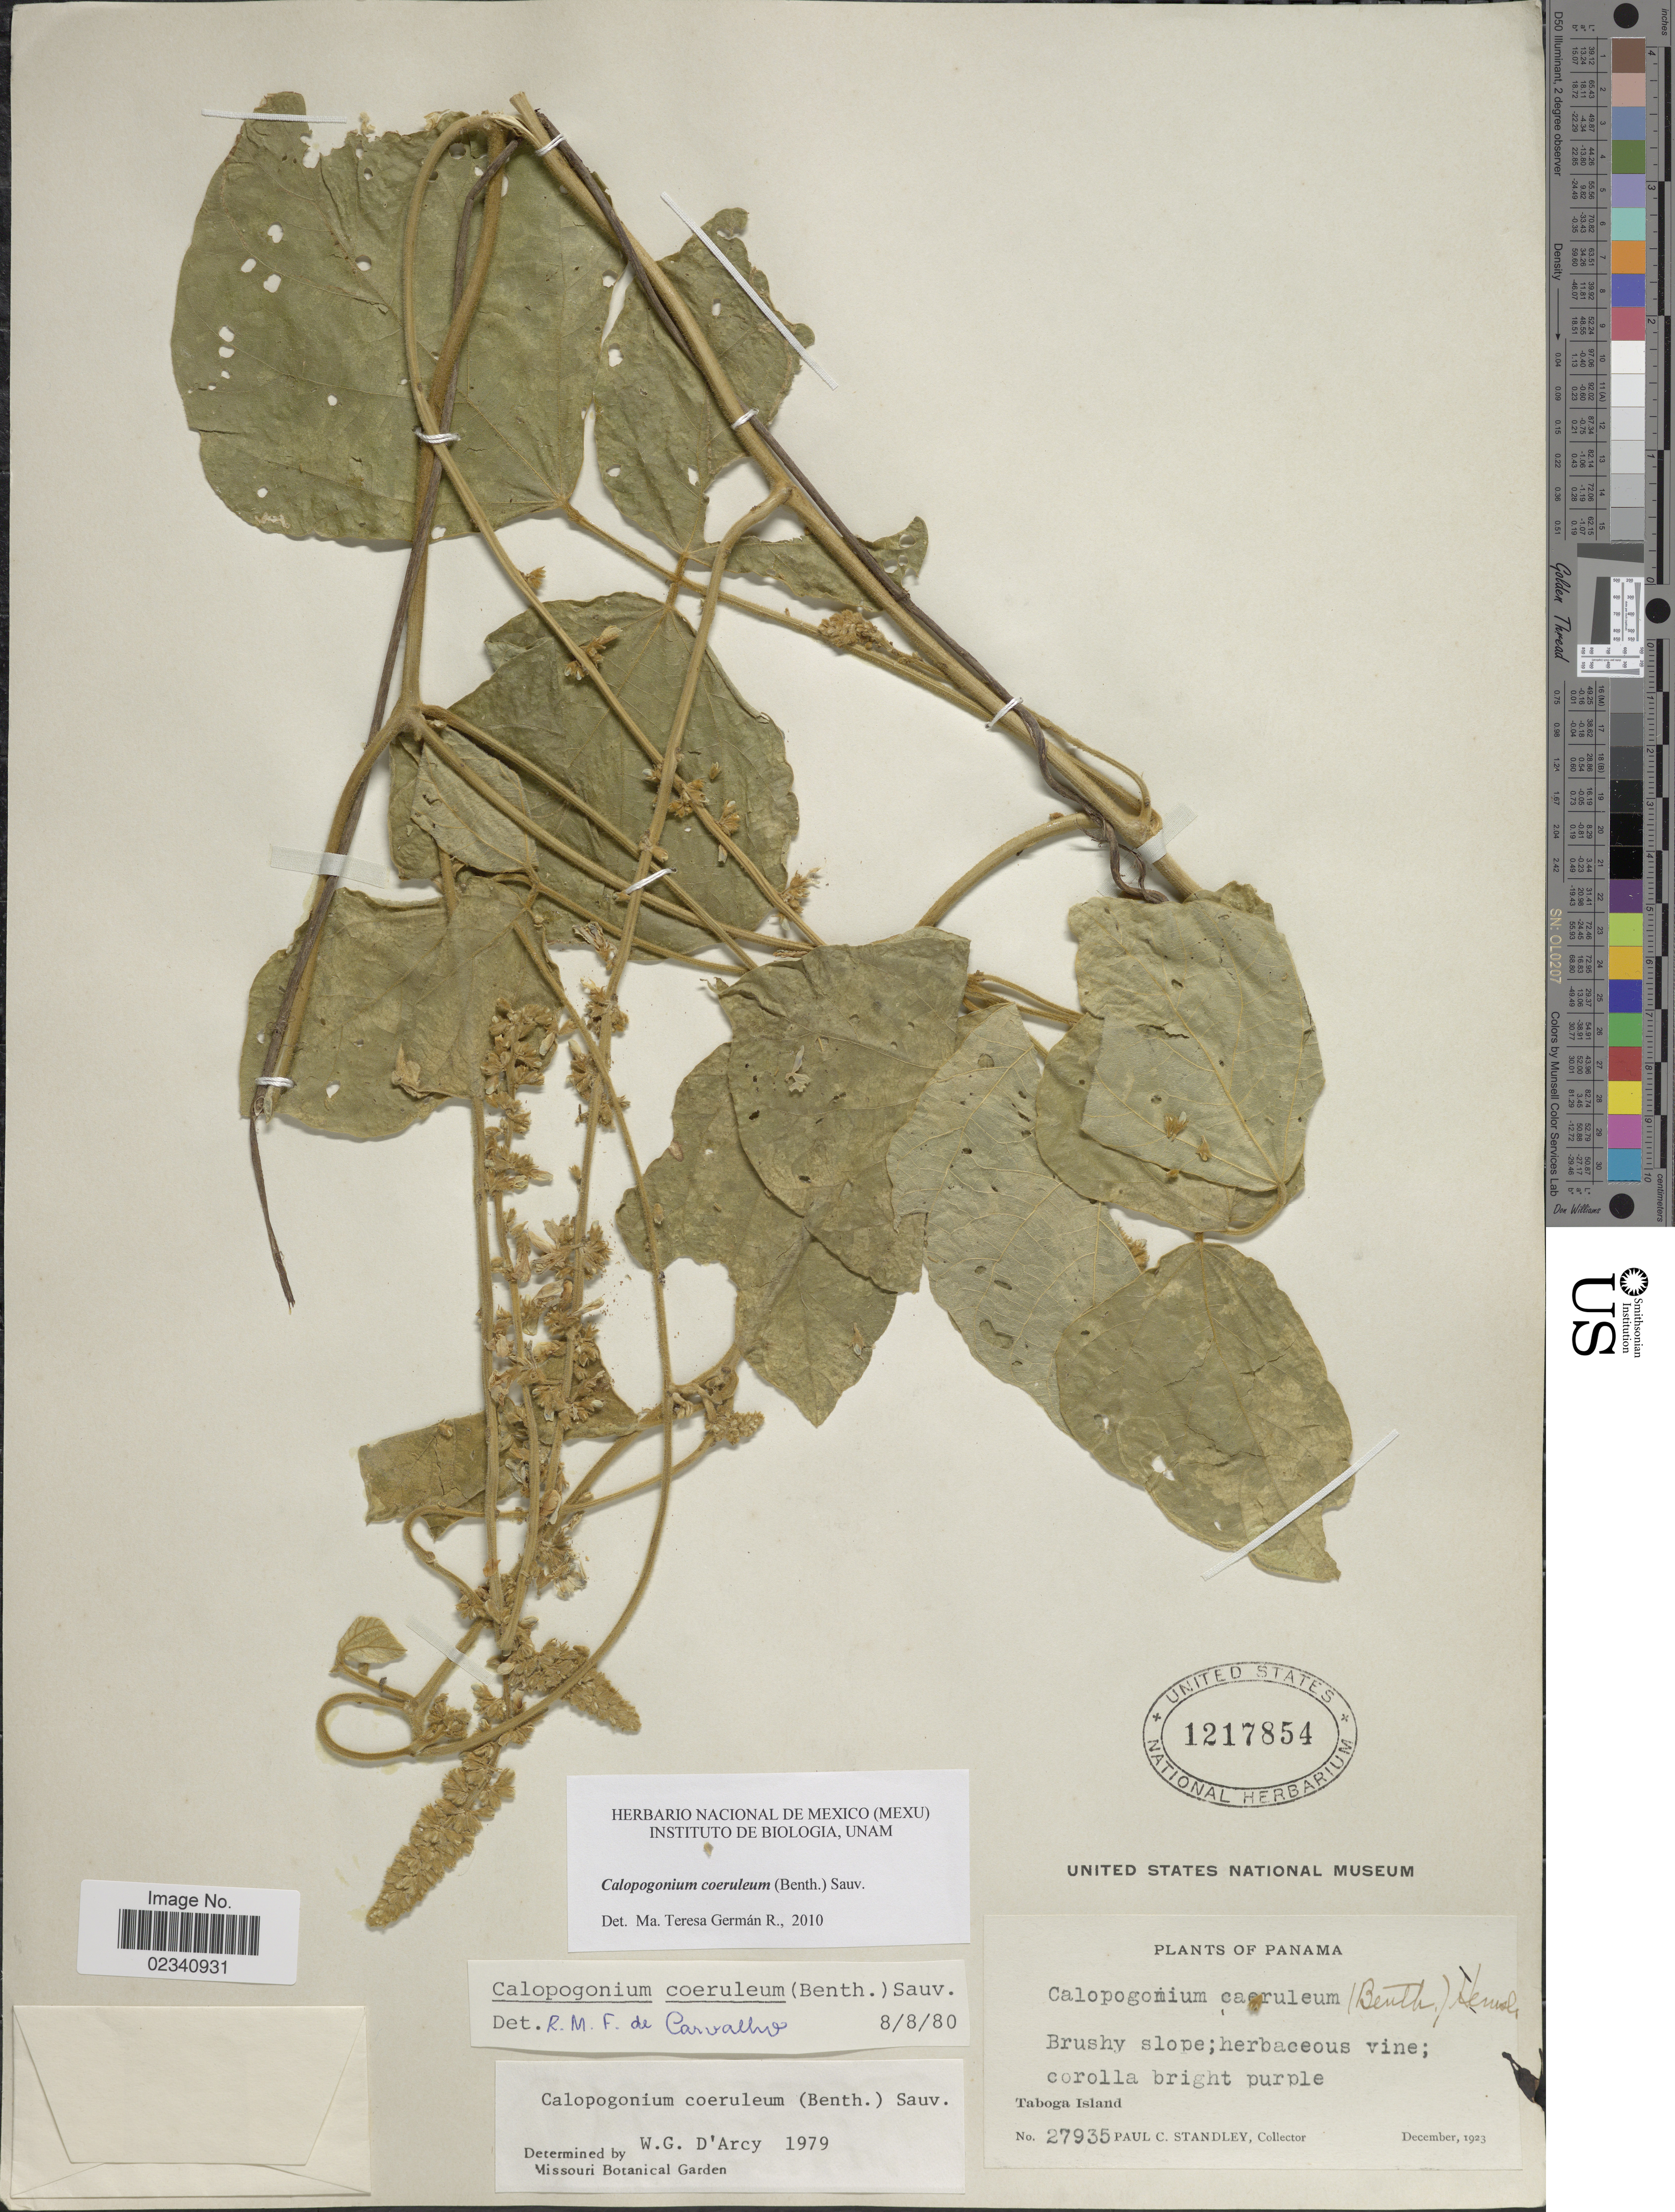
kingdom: Plantae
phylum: Tracheophyta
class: Magnoliopsida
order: Fabales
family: Fabaceae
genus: Calopogonium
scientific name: Calopogonium caeruleum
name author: (Benth.) C. Wright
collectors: P. C. Standley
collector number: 279358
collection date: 1923-12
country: Panama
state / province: Panamá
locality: Taboga Island.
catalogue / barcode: US 1217854